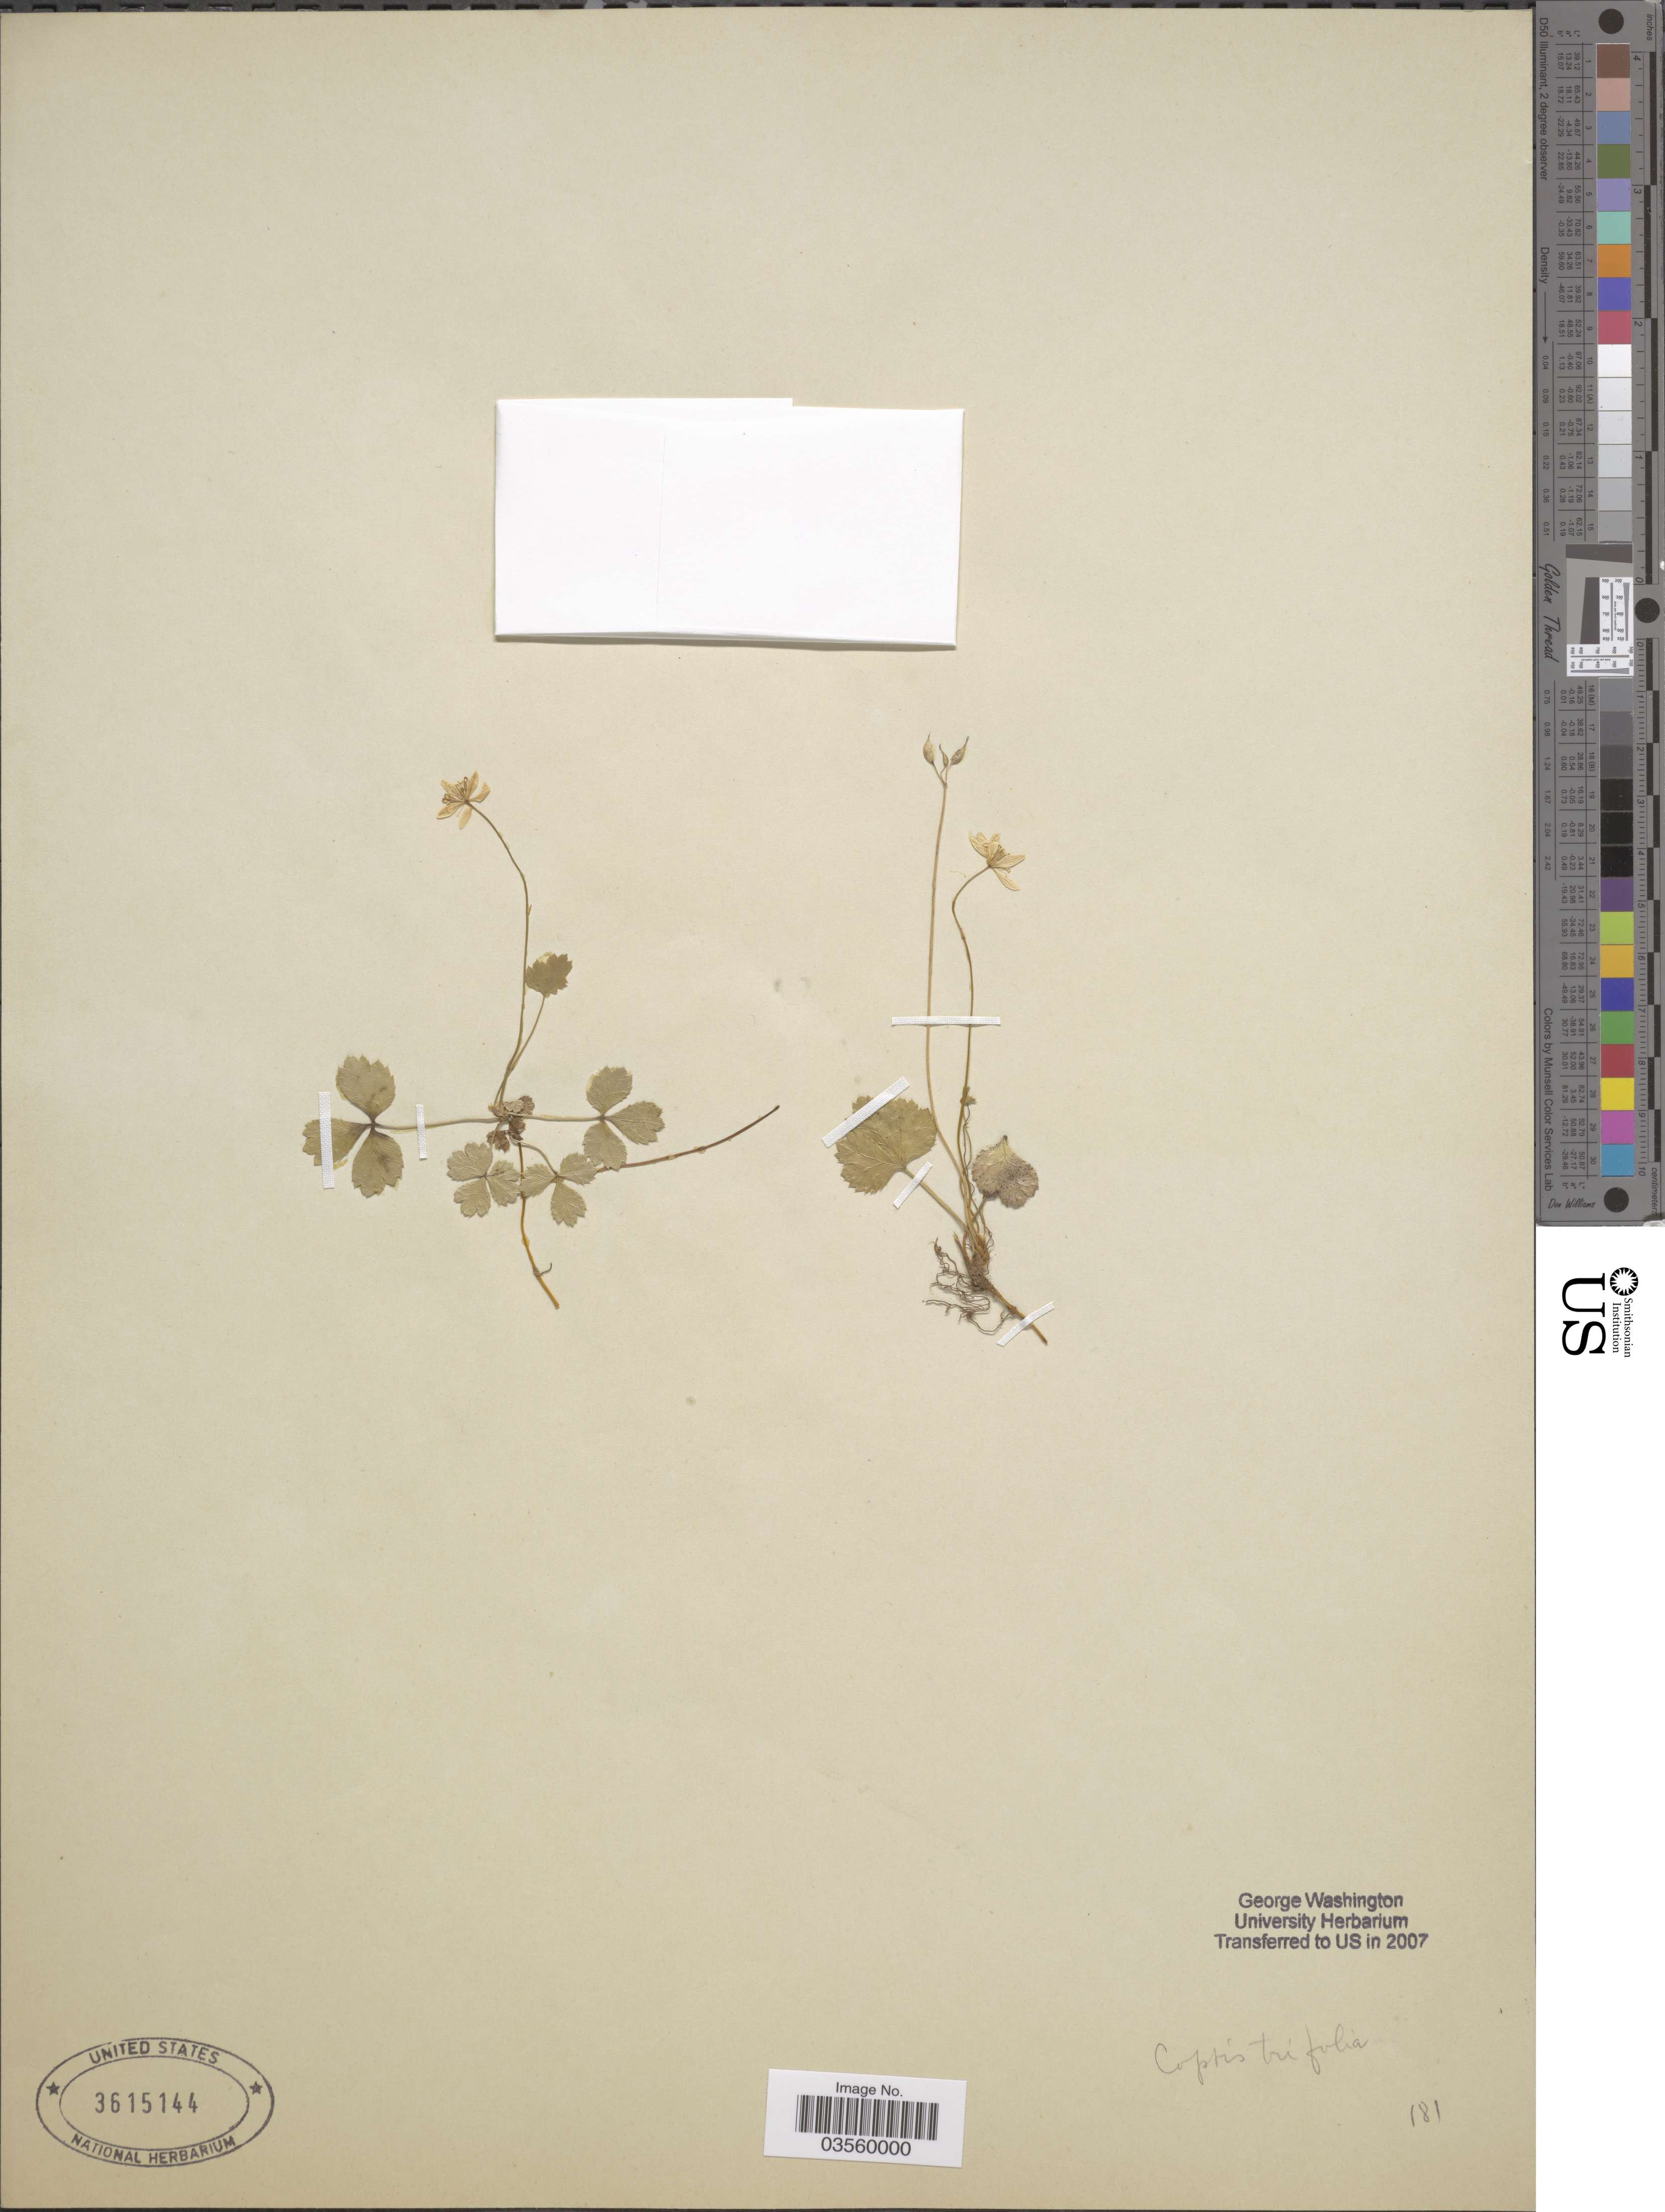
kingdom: Plantae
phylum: Tracheophyta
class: Magnoliopsida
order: Ranunculales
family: Ranunculaceae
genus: Coptis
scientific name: Coptis trifolia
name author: (L.) Salisb.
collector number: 181?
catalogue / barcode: US 3615144